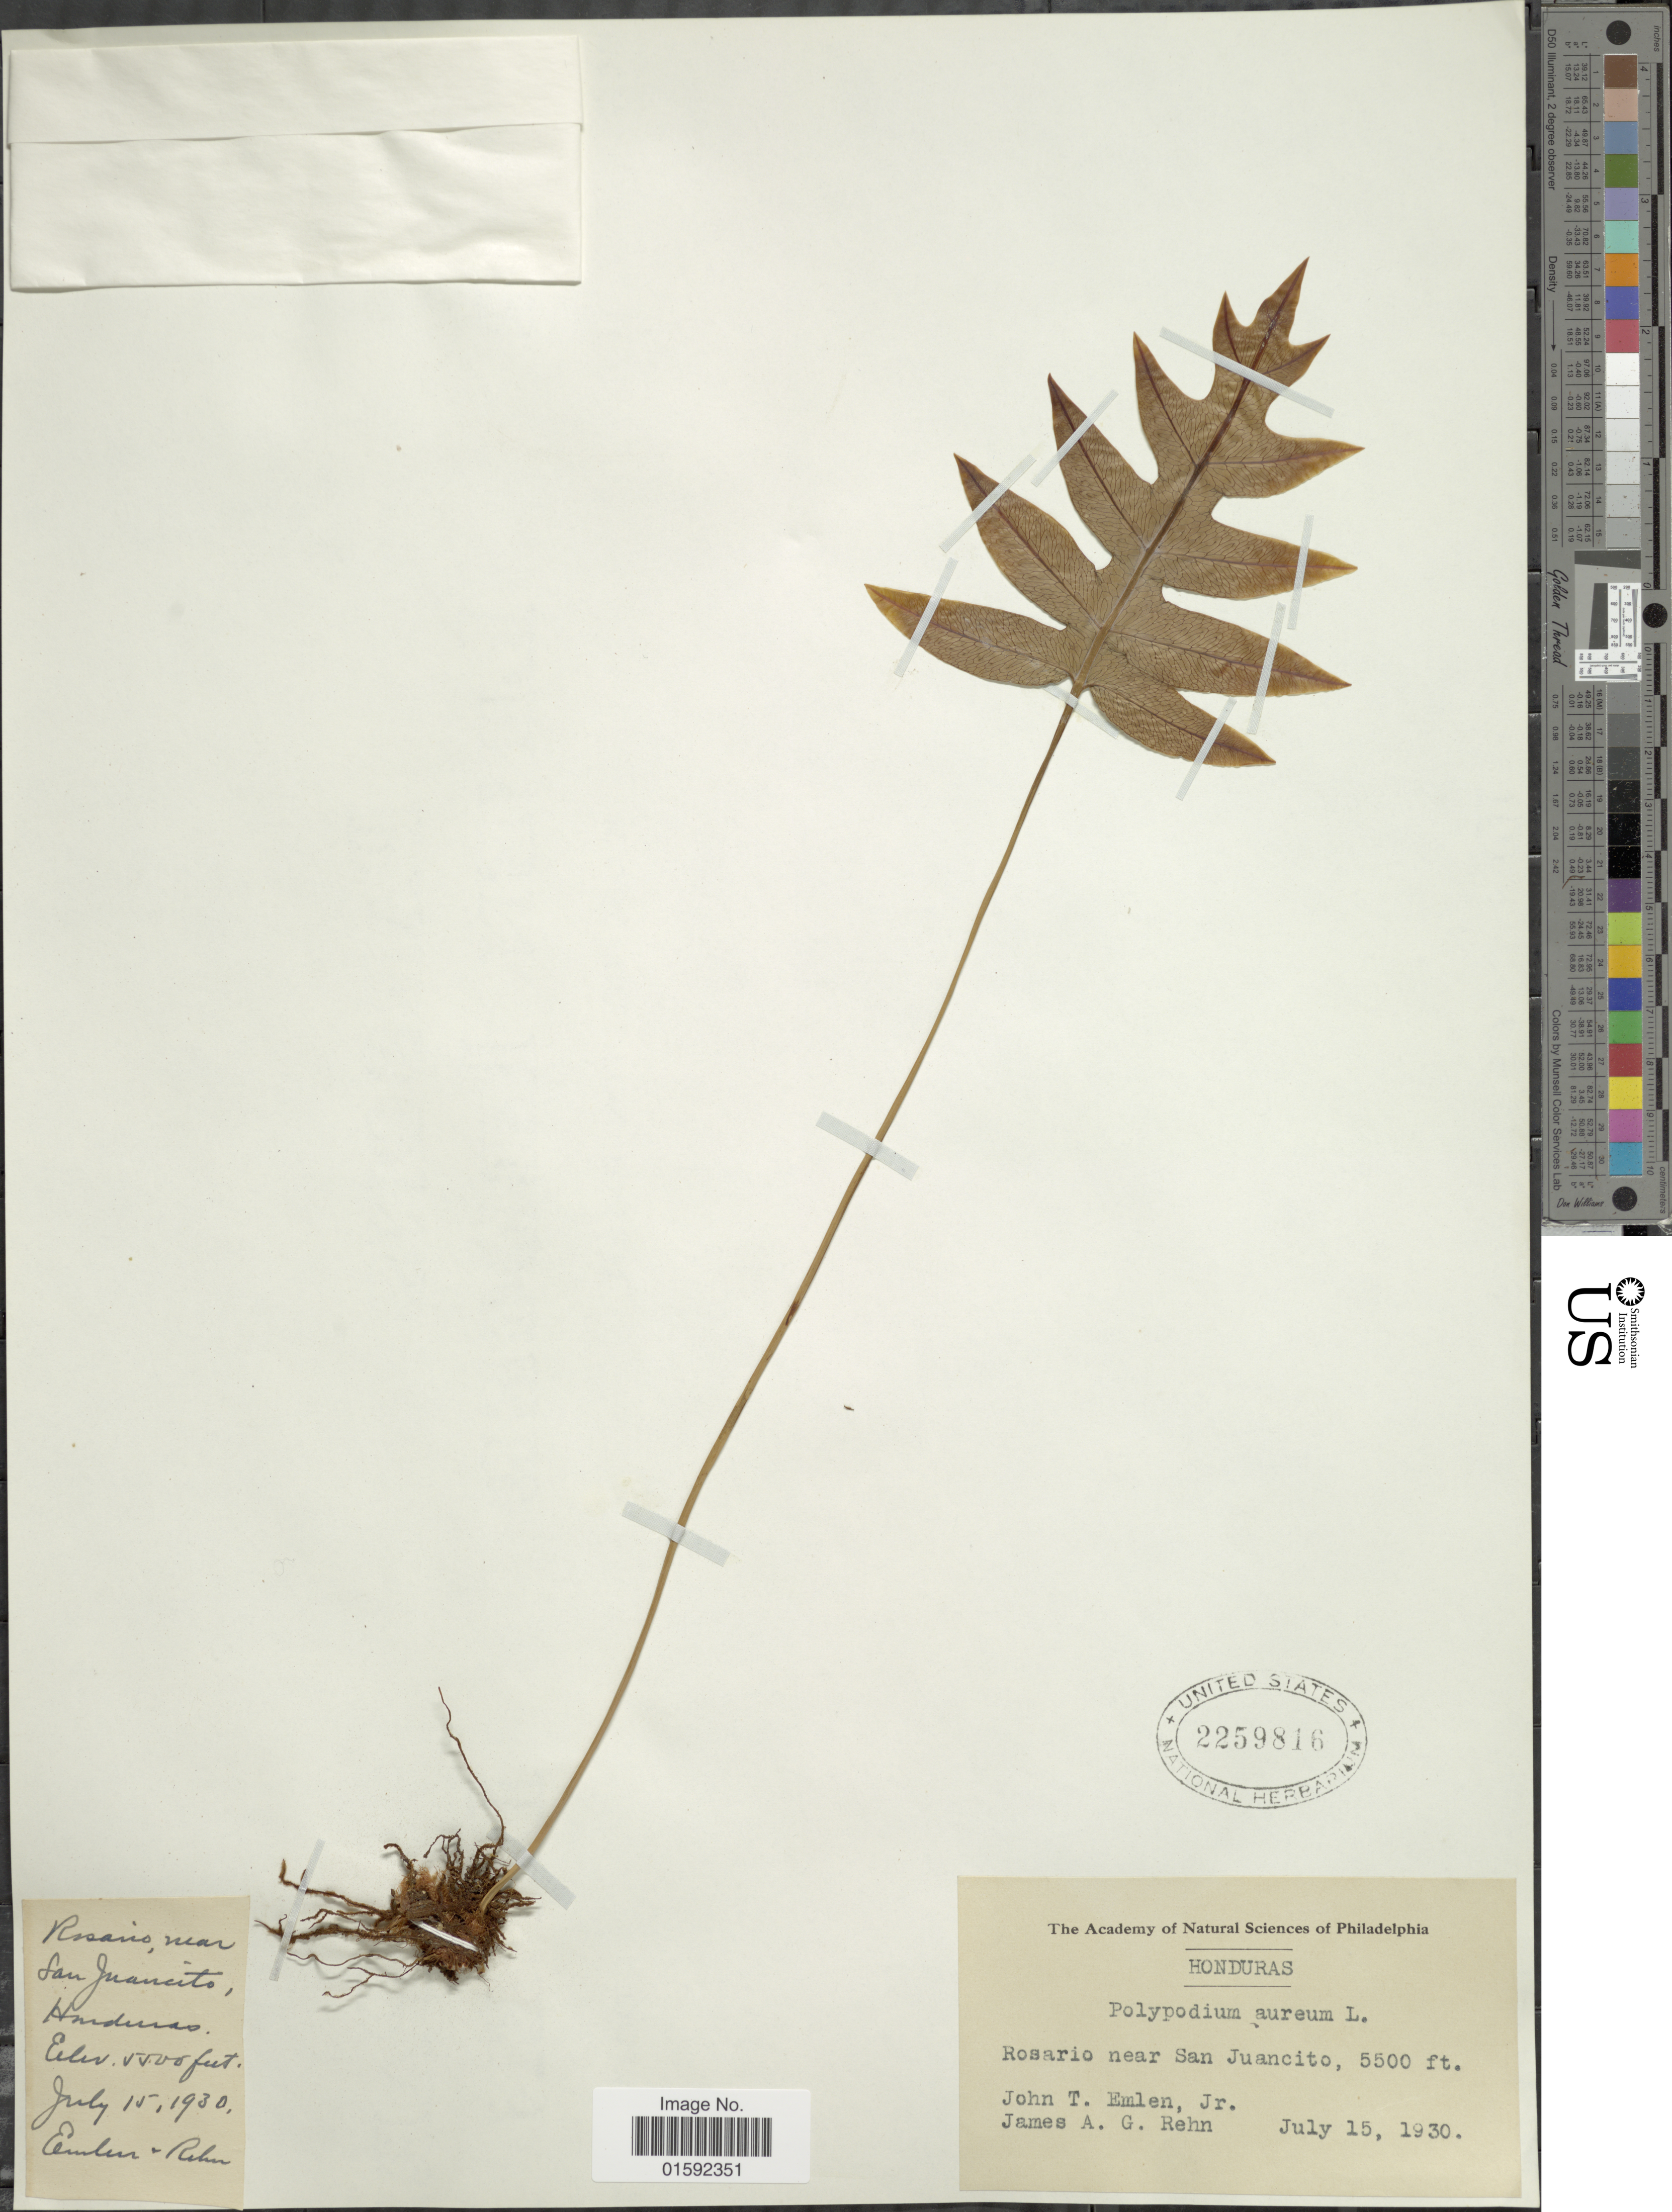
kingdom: Plantae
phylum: Tracheophyta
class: Polypodiopsida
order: Polypodiales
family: Polypodiaceae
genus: Phlebodium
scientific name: Phlebodium pseudoaureum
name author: (Cav.) Lellinger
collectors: J. Emlen & J. Rehn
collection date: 1930-07-15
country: Honduras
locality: Honduras, Rosario near San Juancito.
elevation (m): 1676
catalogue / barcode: US 2259816